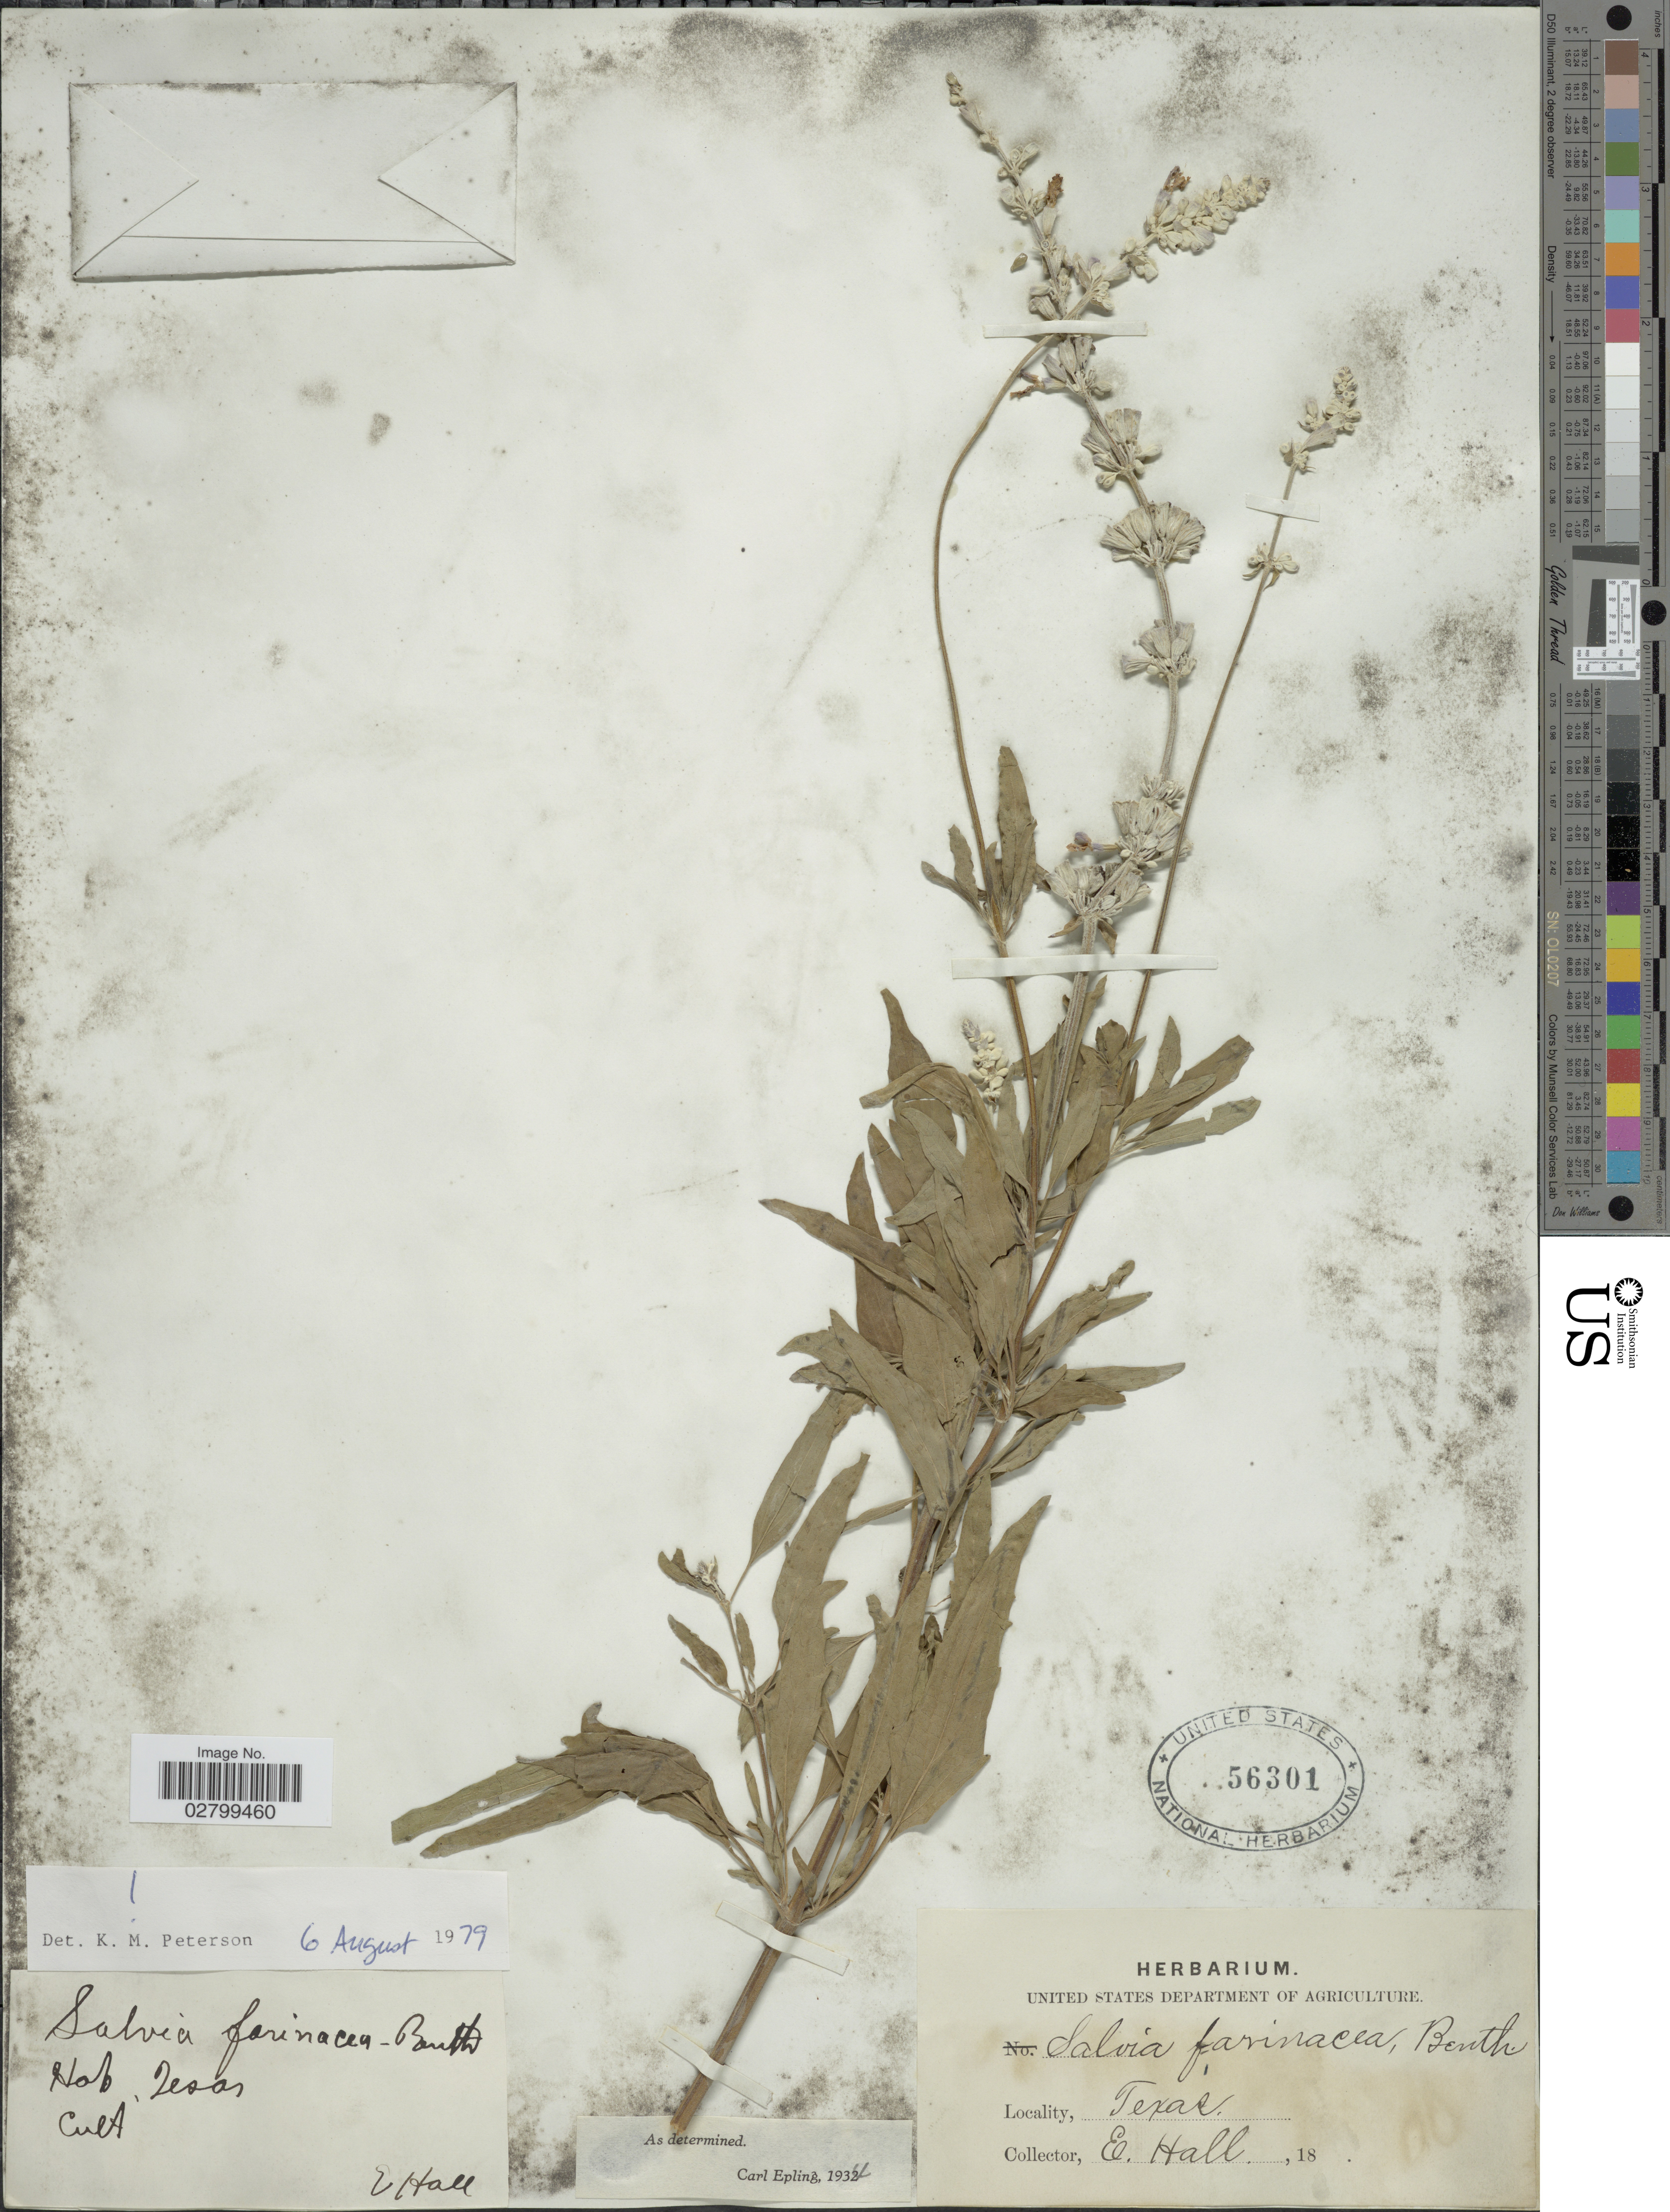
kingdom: Plantae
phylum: Tracheophyta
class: Magnoliopsida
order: Lamiales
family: Lamiaceae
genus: Salvia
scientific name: Salvia farinacea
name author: Benth.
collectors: E. Hall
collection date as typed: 18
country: United States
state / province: Texas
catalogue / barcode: US 56301